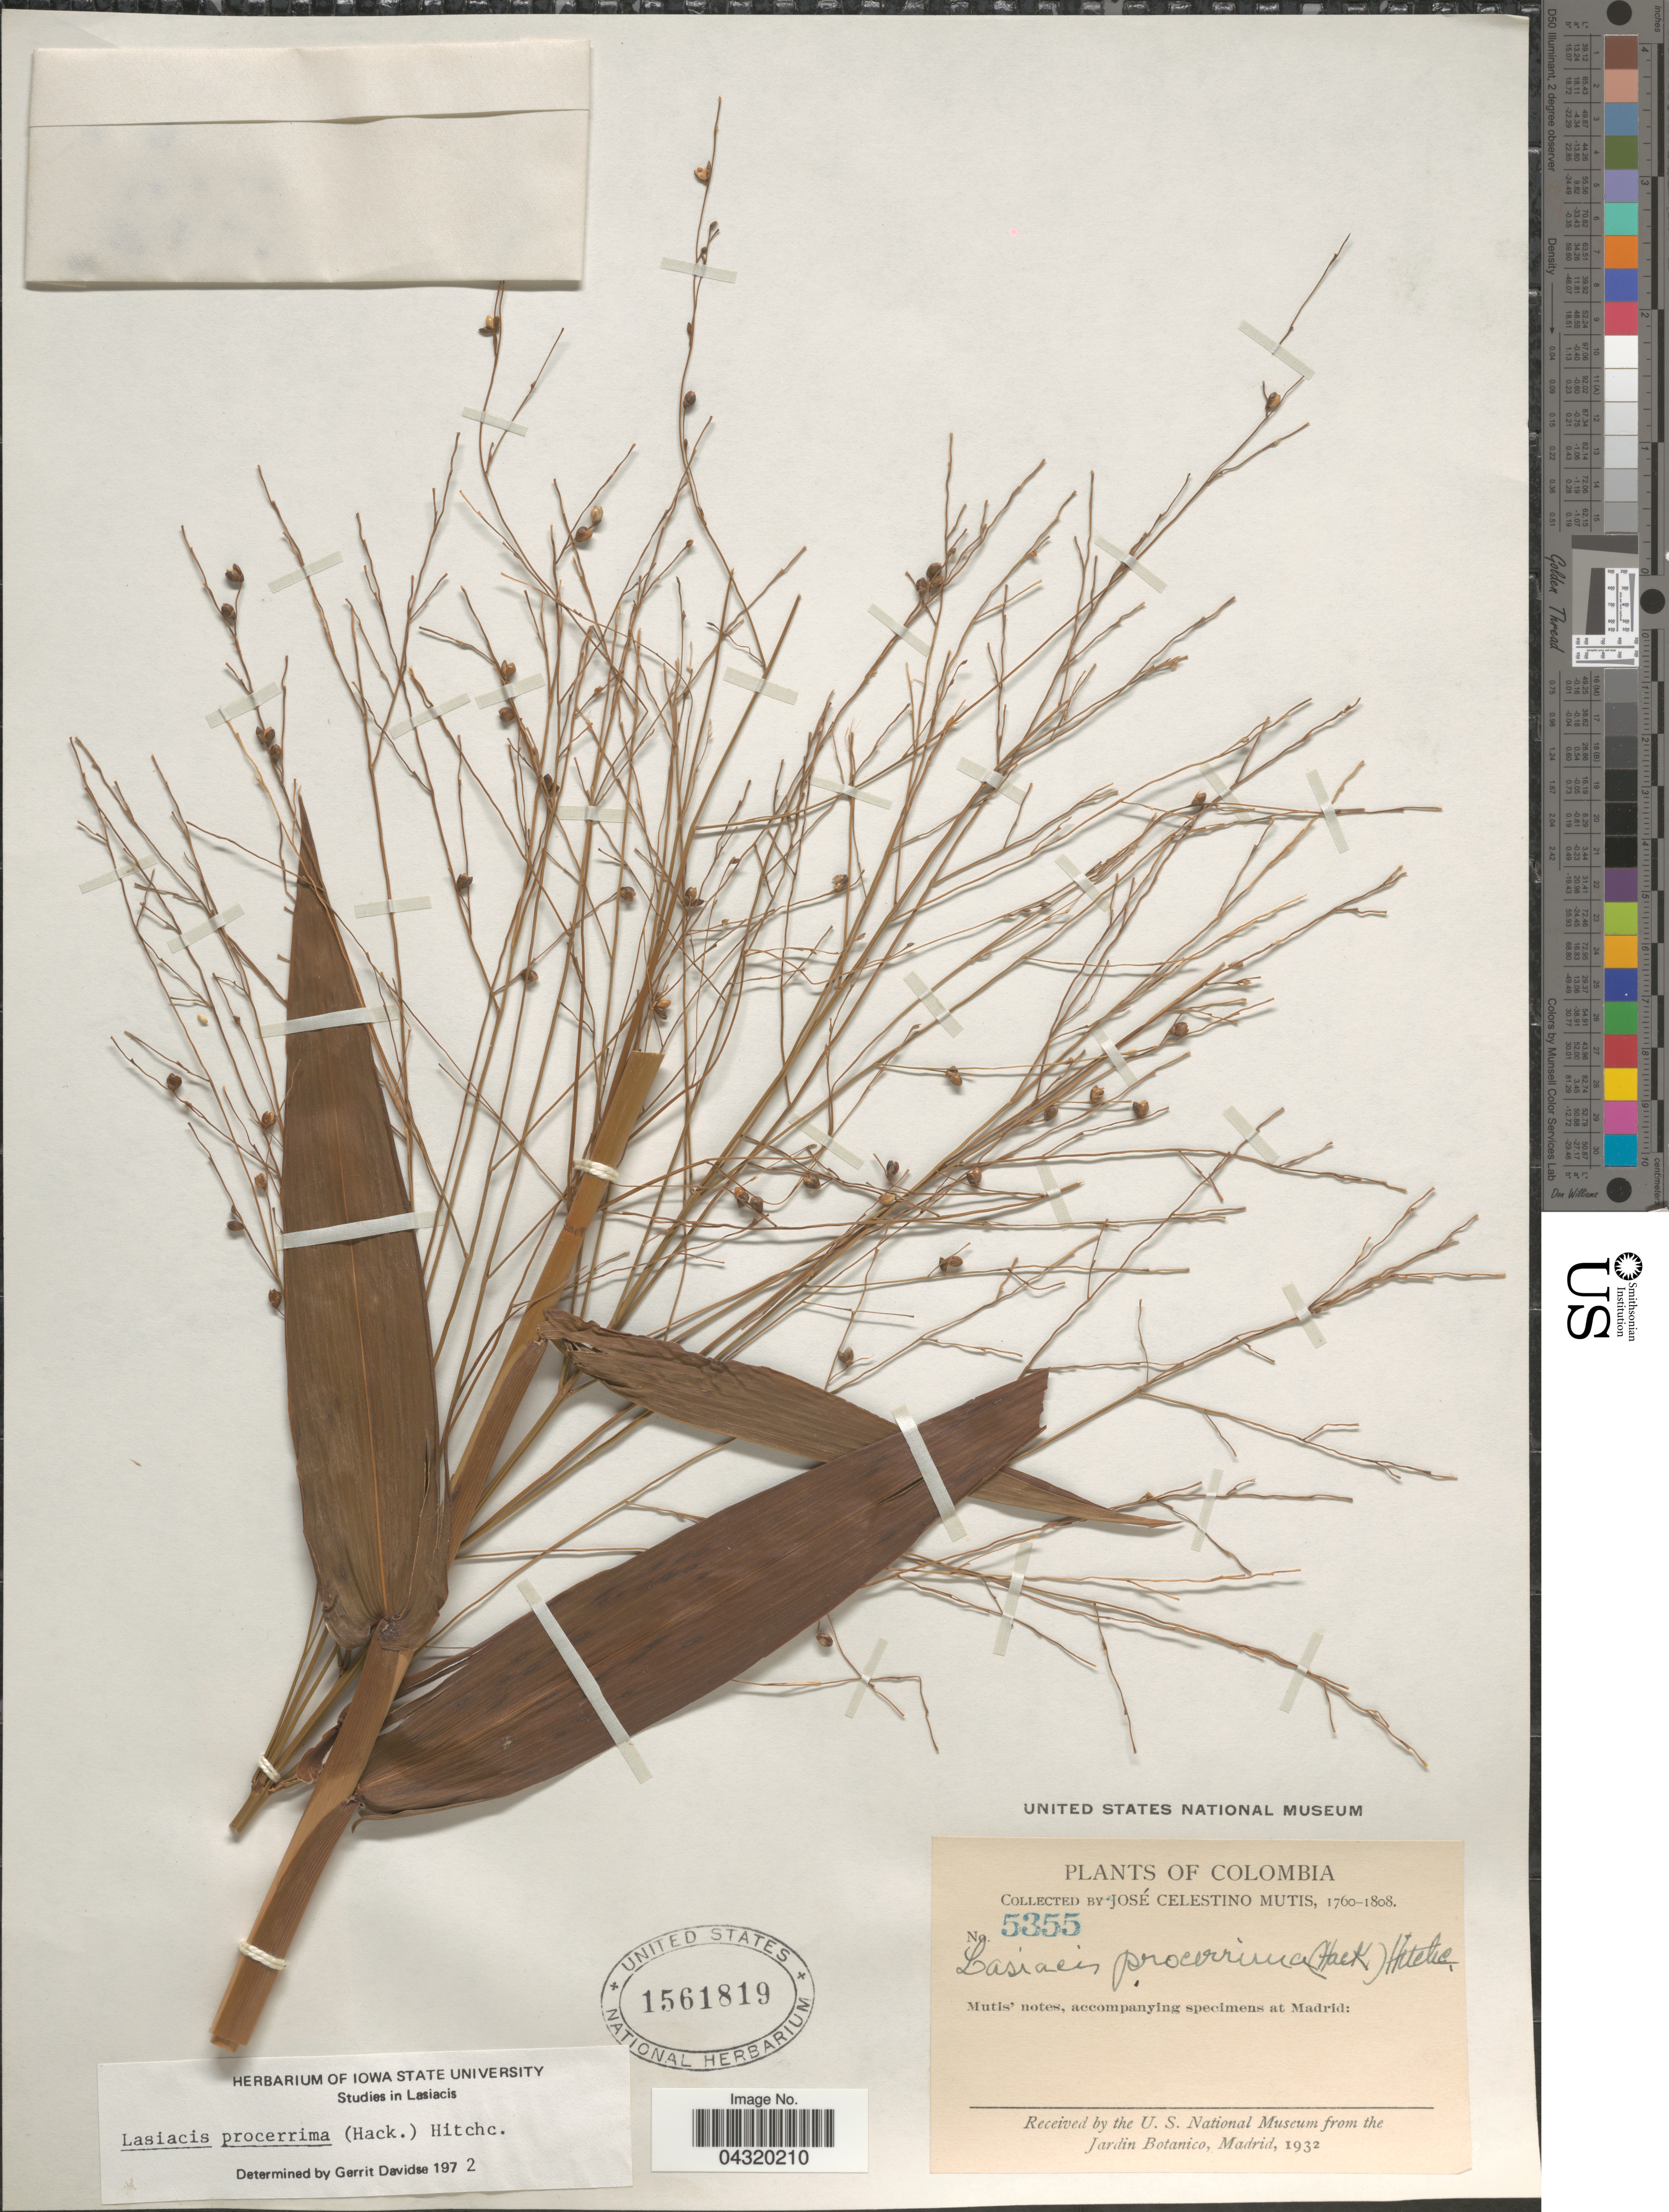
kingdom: Plantae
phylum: Tracheophyta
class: Liliopsida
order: Poales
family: Poaceae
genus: Lasiacis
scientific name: Lasiacis procerrima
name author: (Hack.) Hitchc.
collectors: J. C. B. Mutis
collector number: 5355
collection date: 1760/1808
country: Colombia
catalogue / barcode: US 1561819